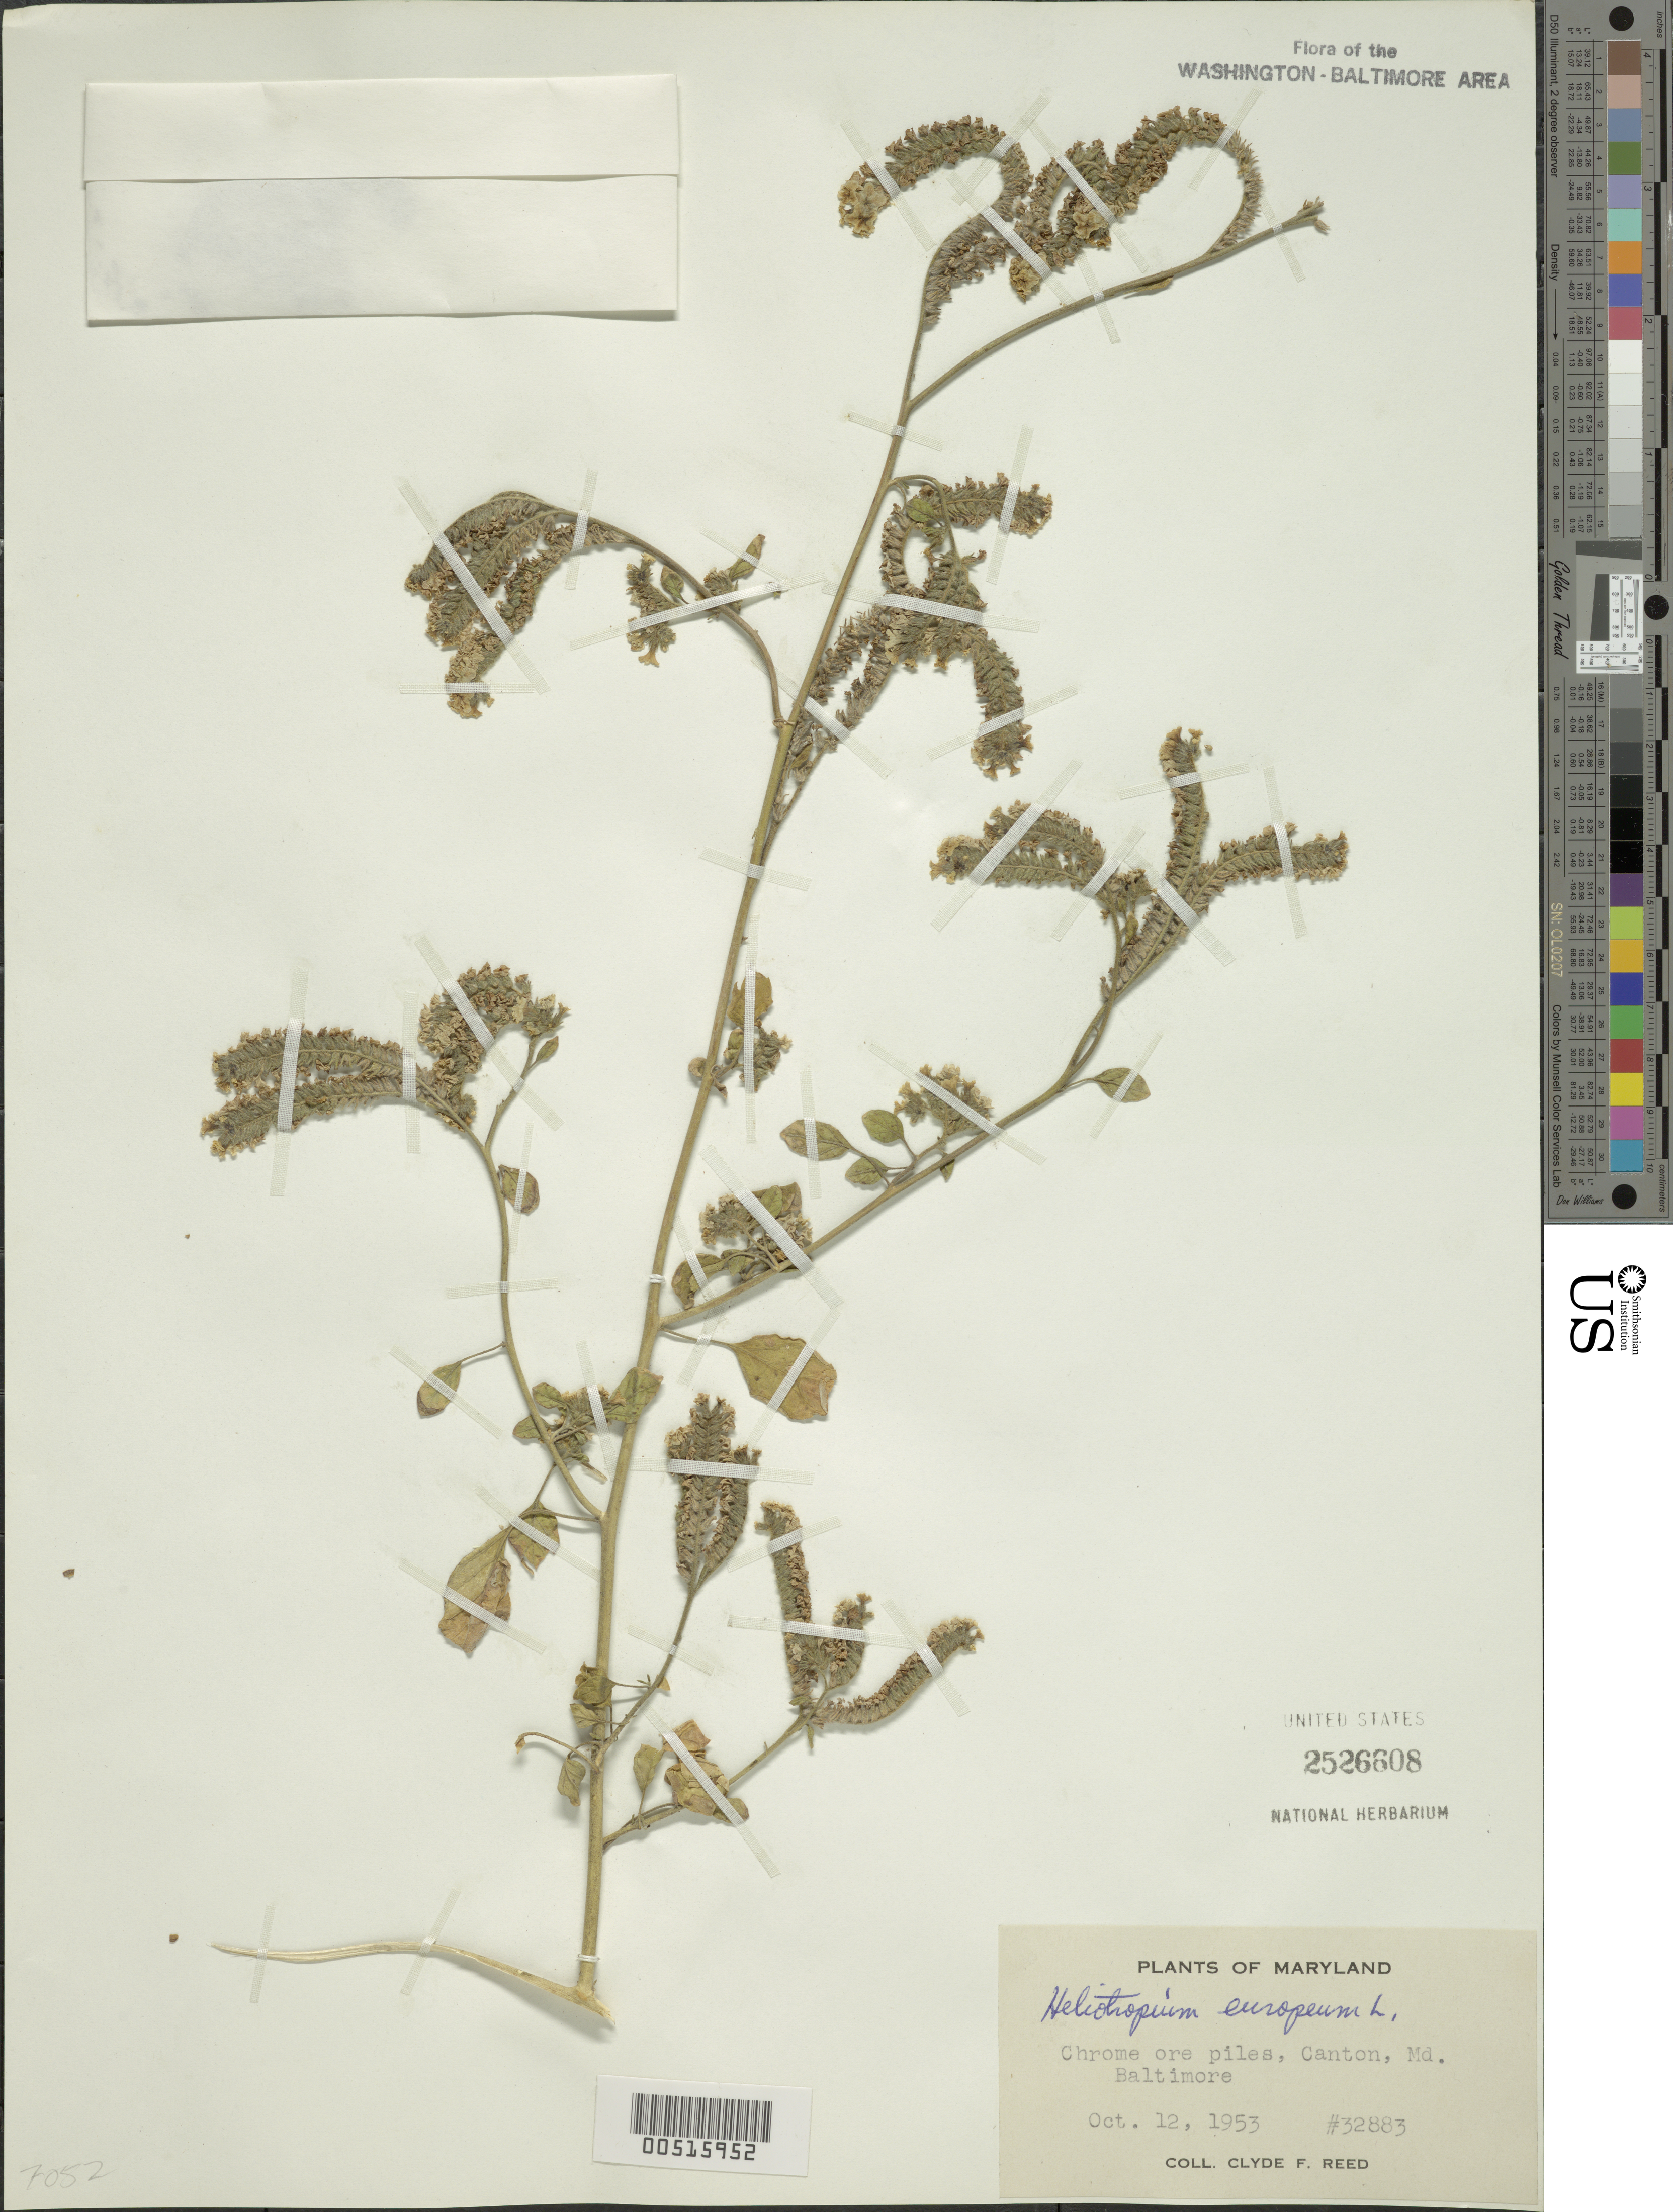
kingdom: Plantae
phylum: Tracheophyta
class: Magnoliopsida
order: Boraginales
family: Heliotropiaceae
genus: Heliotropium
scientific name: Heliotropium europaeum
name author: L.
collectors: C. F. Reed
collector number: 32883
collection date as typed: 12 Oct 1953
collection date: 1953-10-12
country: United States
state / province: Maryland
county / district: City of Baltimore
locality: Canton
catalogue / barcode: US 2526608